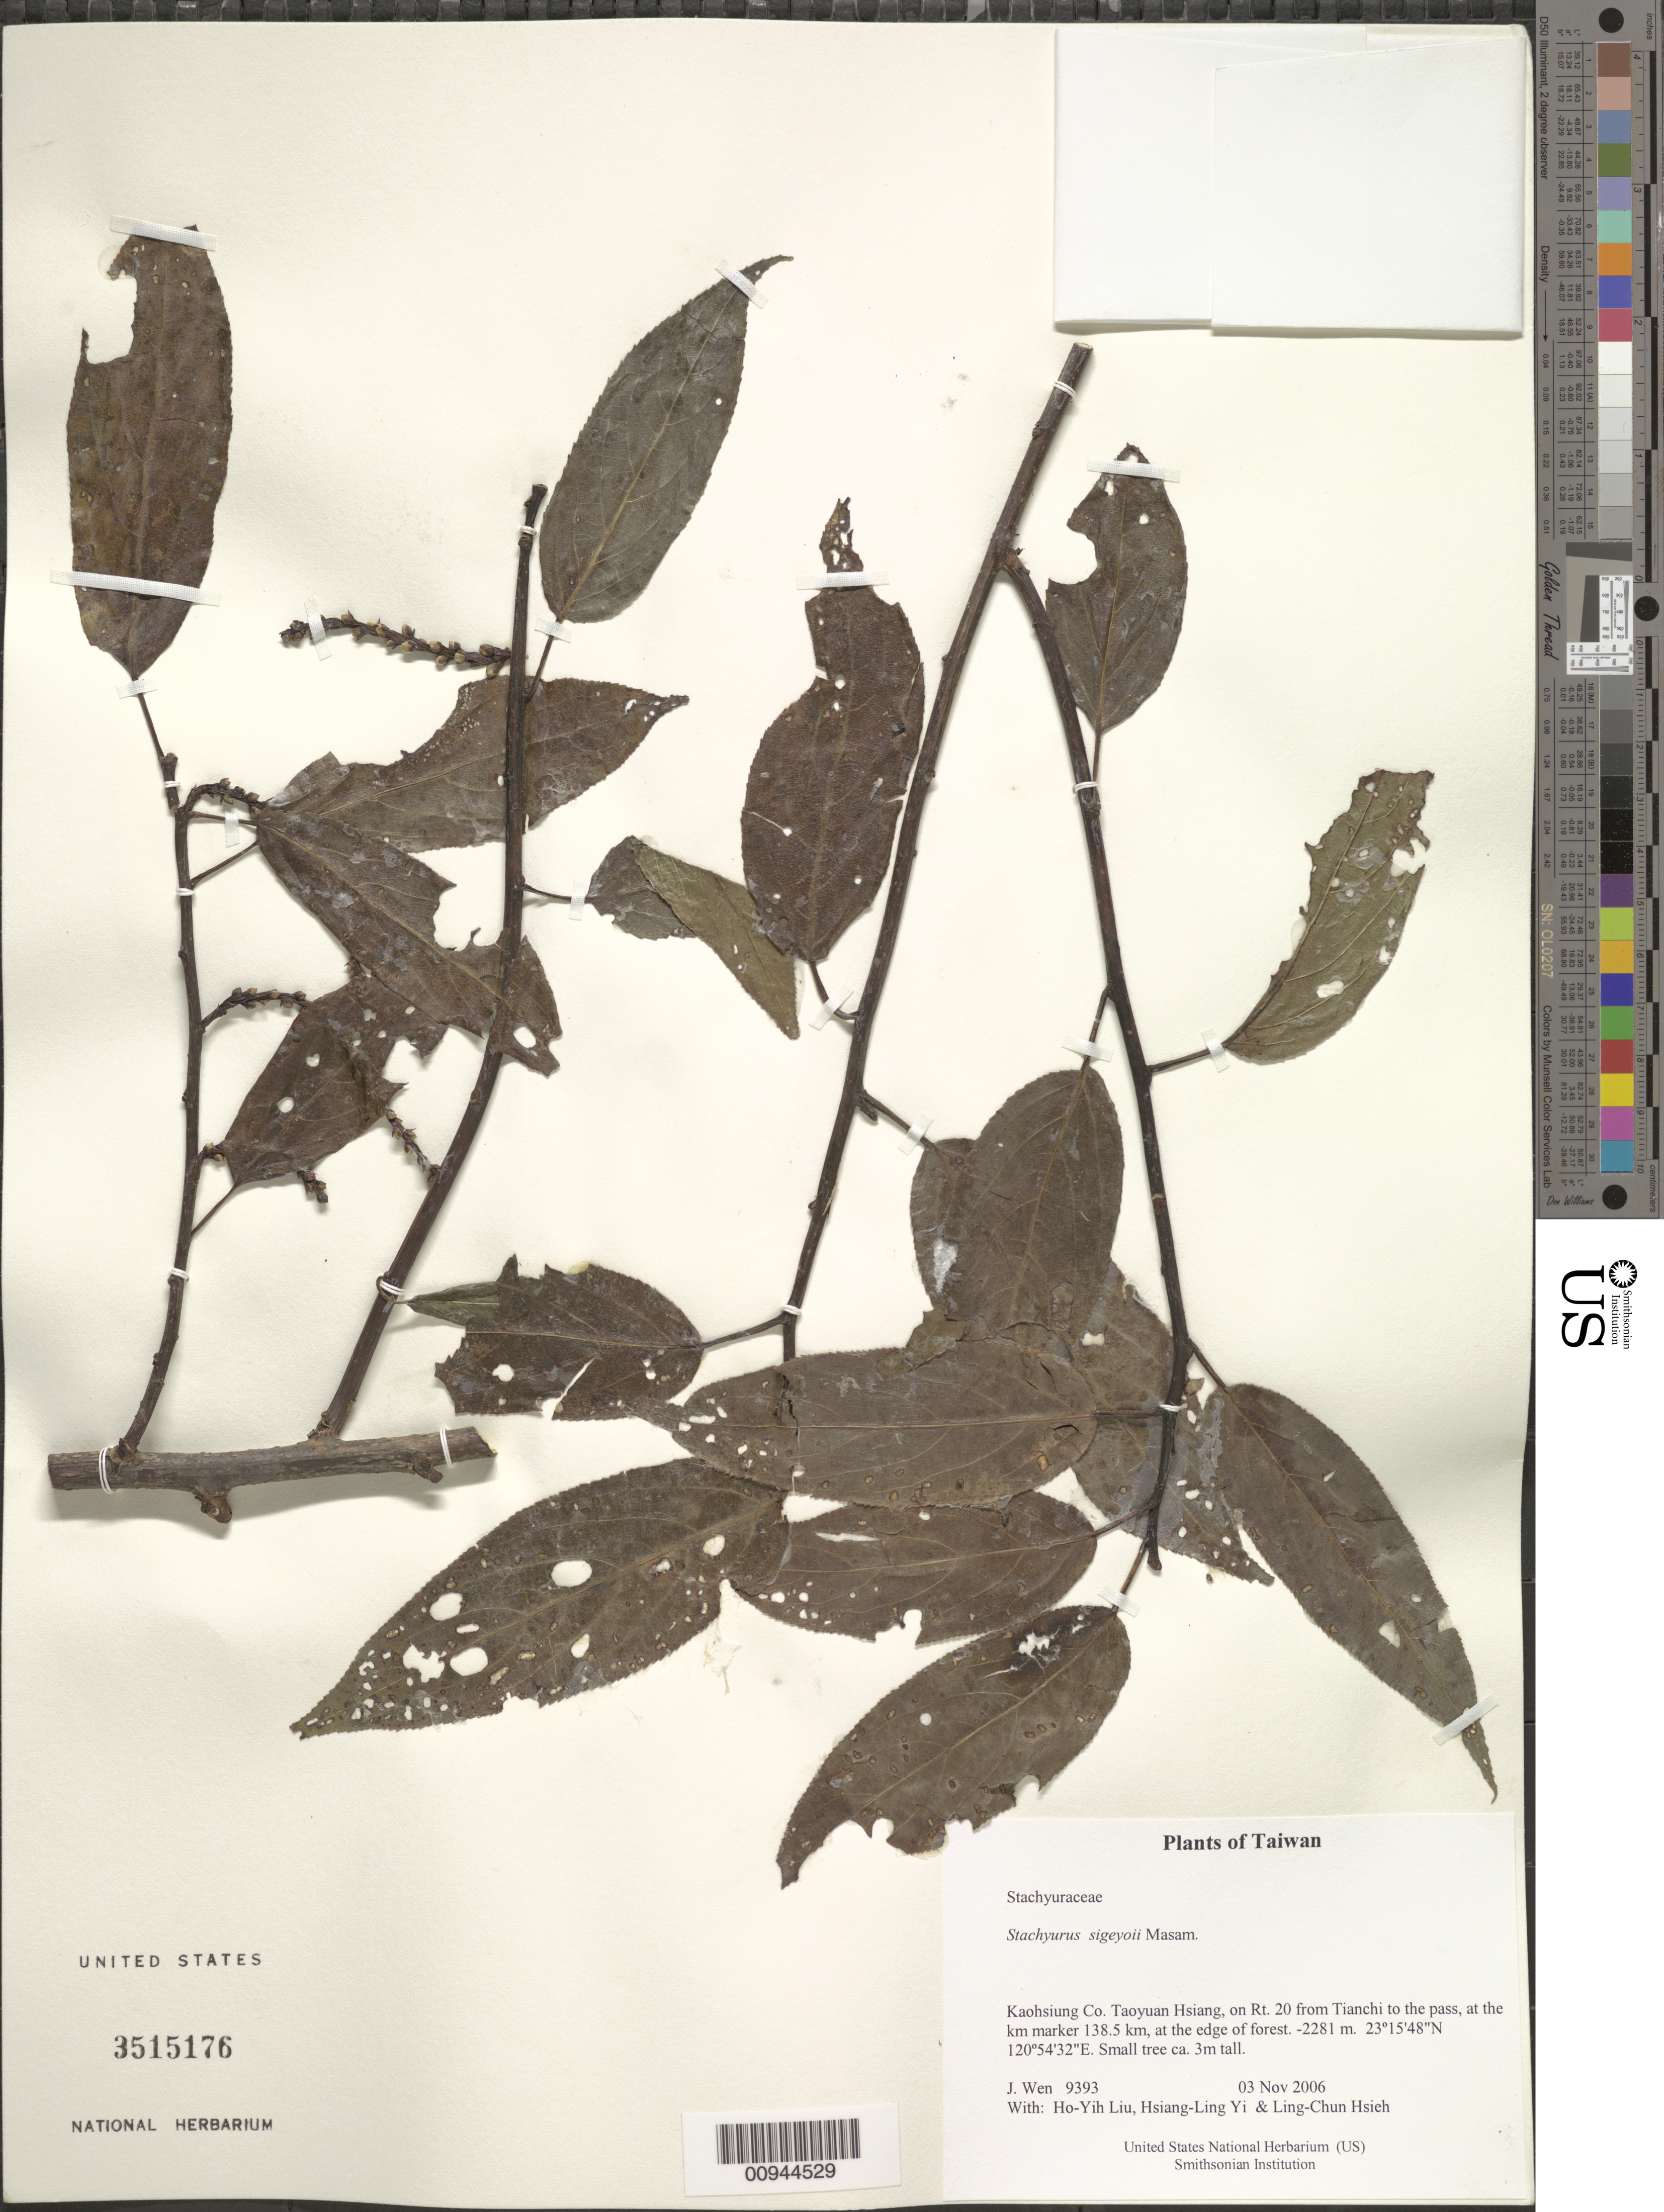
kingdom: Plantae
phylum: Tracheophyta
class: Magnoliopsida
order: Crossosomatales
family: Stachyuraceae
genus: Stachyurus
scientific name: Stachyurus sigeyosii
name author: Masam.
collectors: J. Wen, H. Liu, H. l. Yi & L. Hsieh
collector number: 9393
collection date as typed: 03 Nov 2006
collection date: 2006-11-03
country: Taiwan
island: Taiwan [Formosa]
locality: Taoyuan Hsiang, on Rt. 20 from Tianchi to the pass, at the km marker 138.5 km, at the edge of forest.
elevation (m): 2281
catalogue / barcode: US 3515176